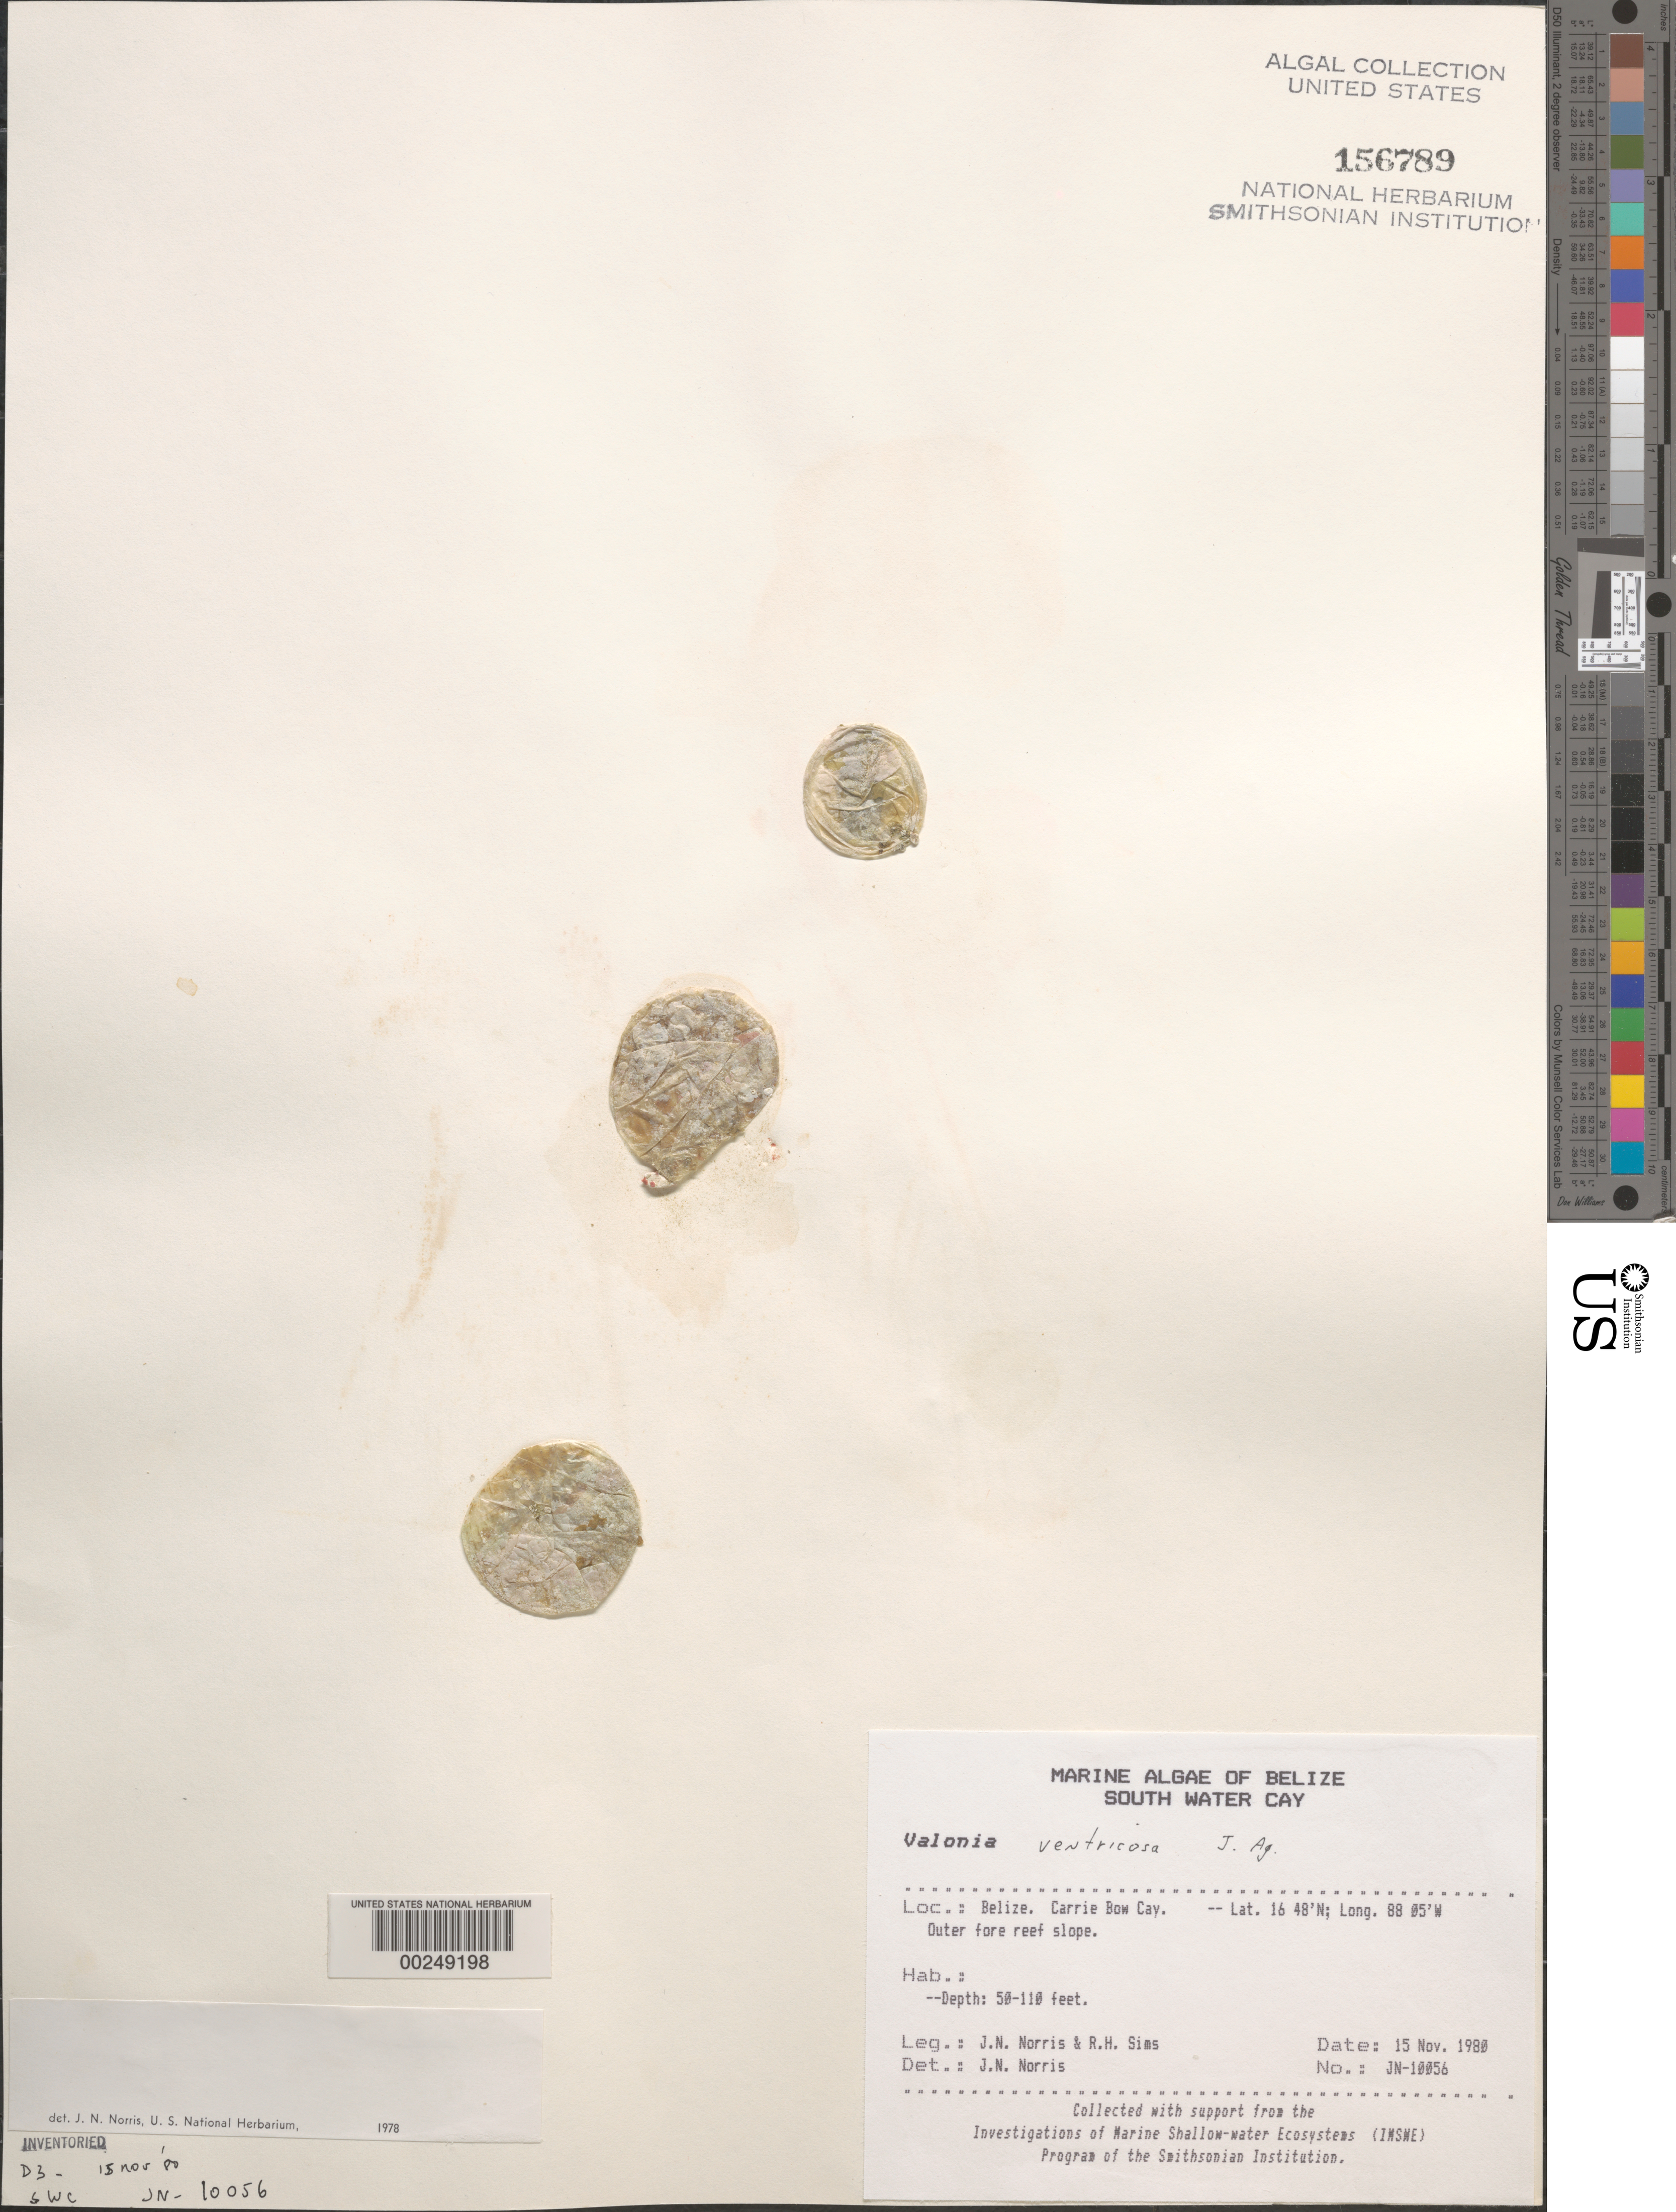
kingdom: Plantae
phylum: Chlorophyta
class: Ulvophyceae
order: Siphonocladales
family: Valoniaceae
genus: Valonia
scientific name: Valonia ventricosa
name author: J. Agardh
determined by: Norris, James N.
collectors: J. N. Norris & R. H. Sims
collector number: JN-10056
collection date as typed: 15 Nov 1980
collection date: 1980-11-15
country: Belize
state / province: Stann Creek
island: Carrie Bow Cay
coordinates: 16 48'N, 88 05'W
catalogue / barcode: US 156789